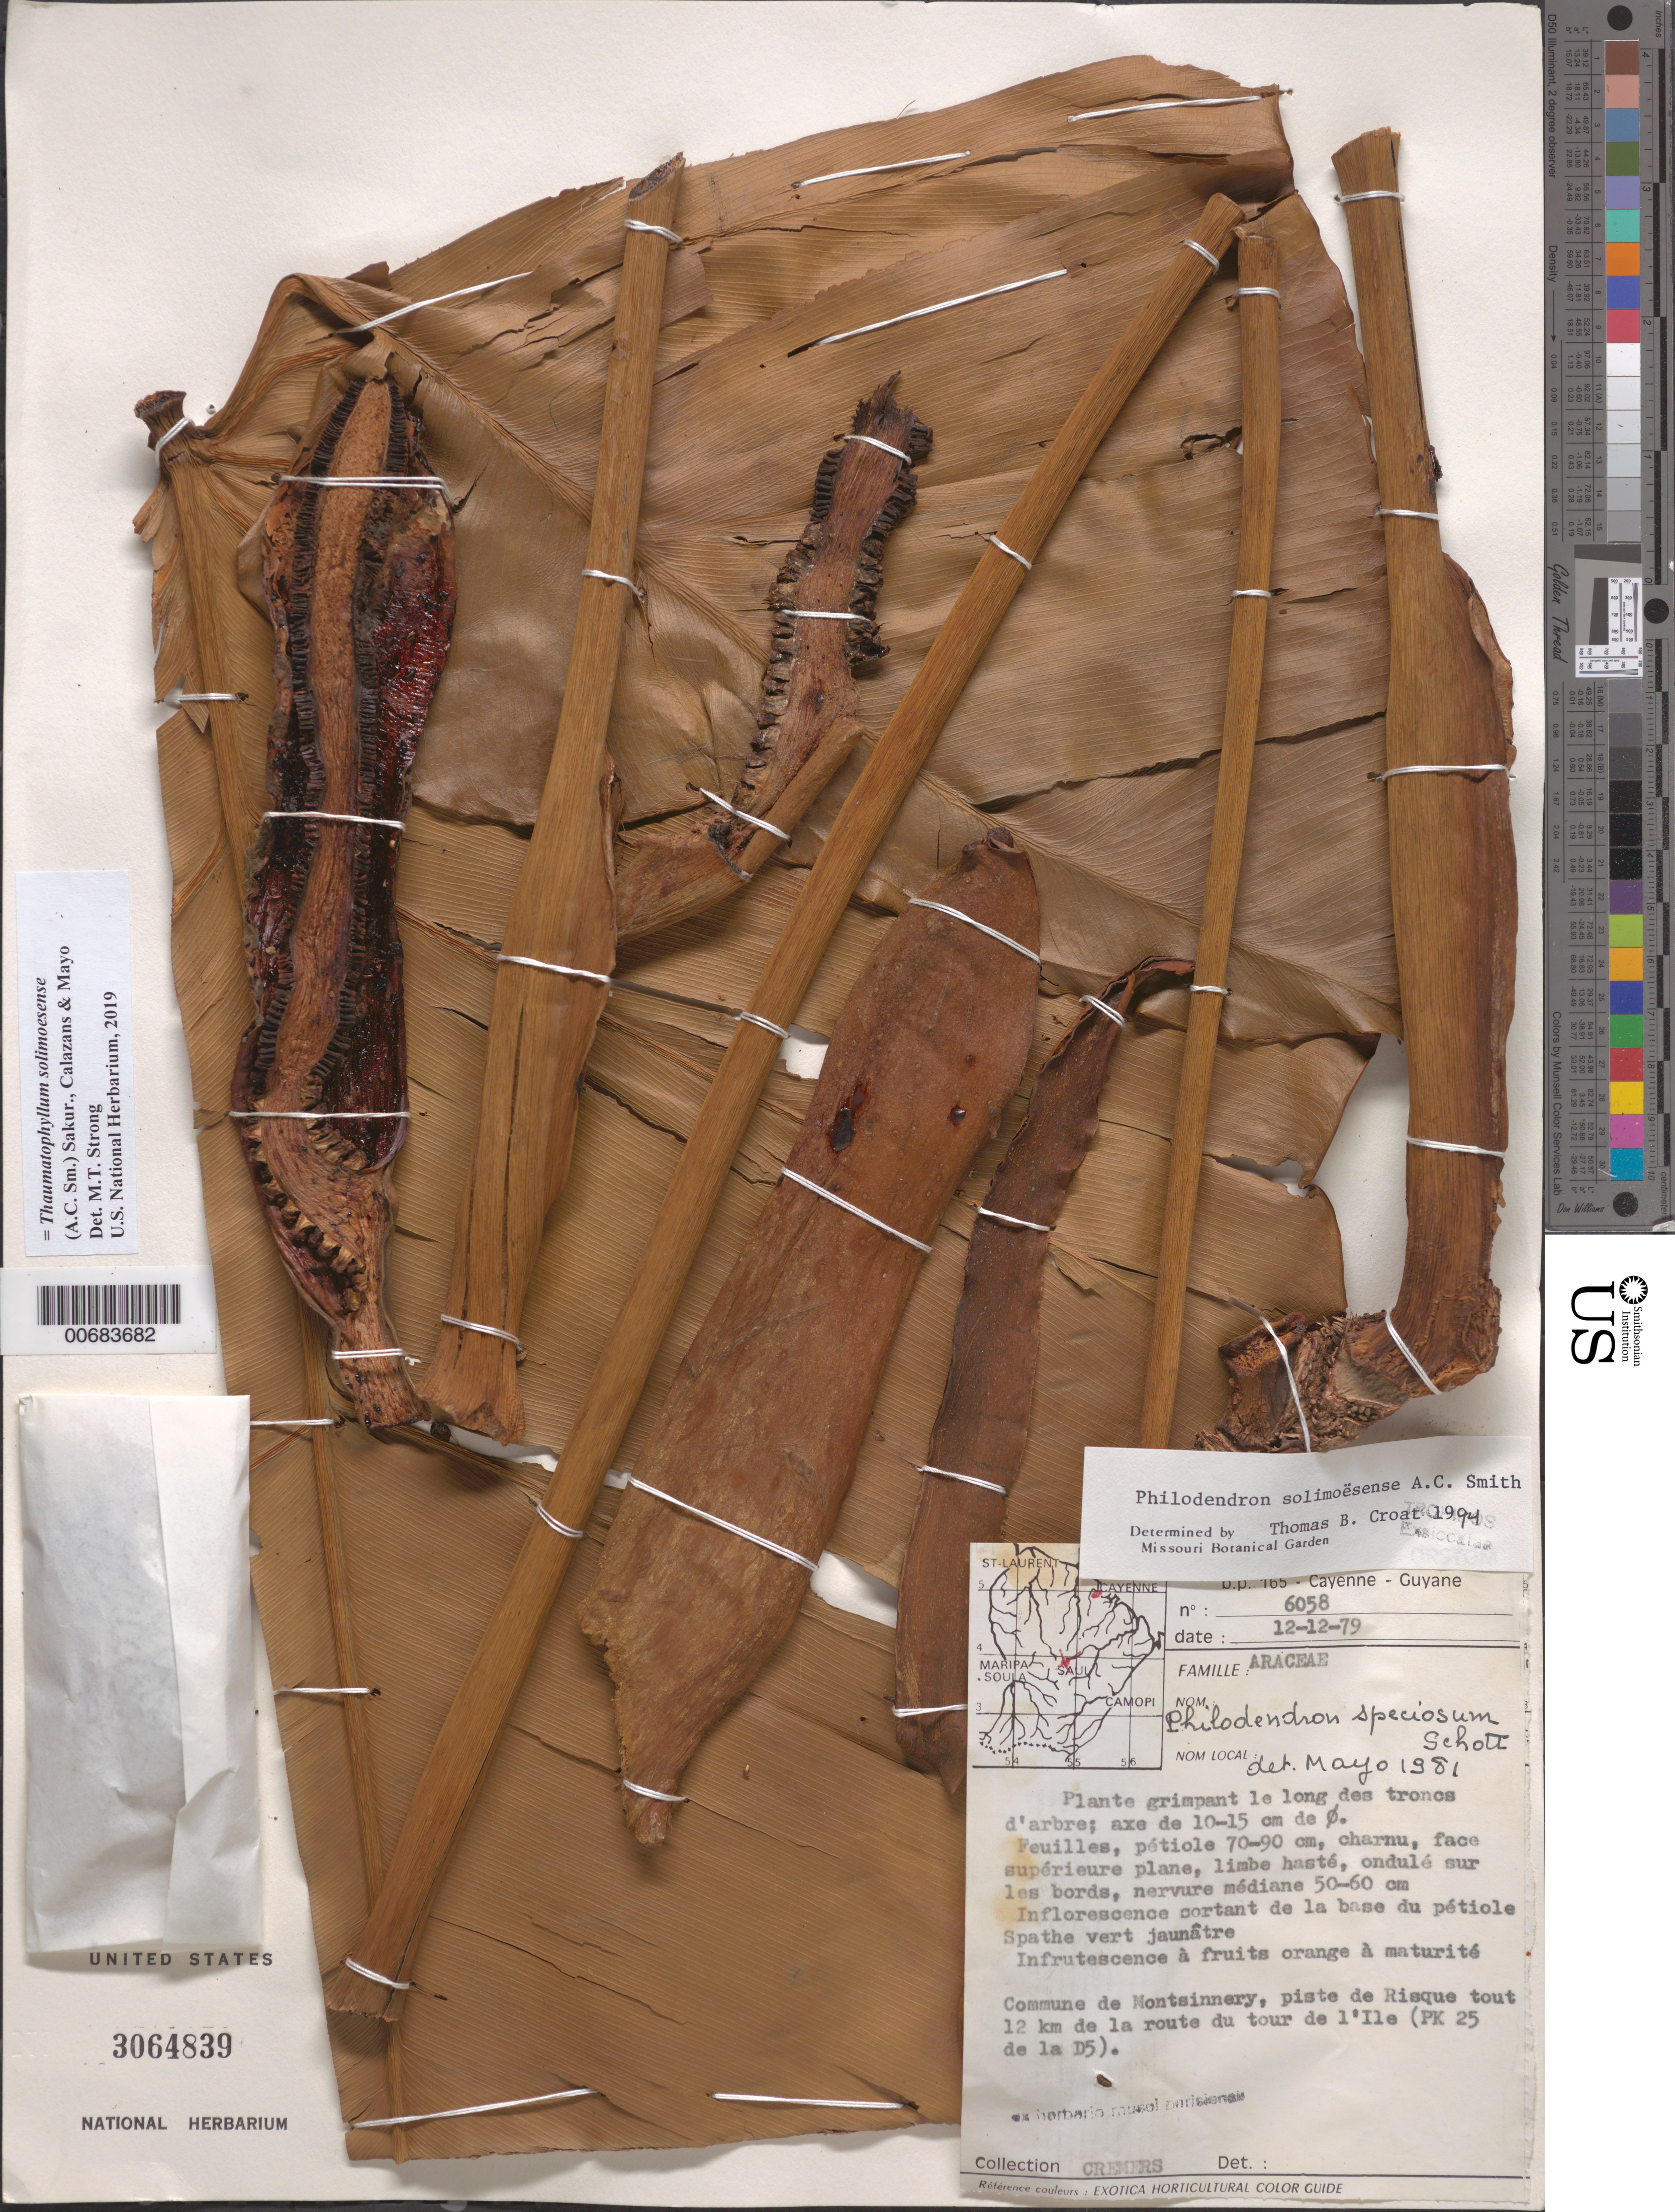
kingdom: Plantae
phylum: Tracheophyta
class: Liliopsida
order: Alismatales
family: Araceae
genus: Thaumatophyllum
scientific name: Thaumatophyllum solimoesense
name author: (A.C. Sm.) Sakur. et al.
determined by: Strong, Mark T., (BOT), Smithsonian Institution - National Museum of Natural History (UNITED STATES)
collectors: G. Cremers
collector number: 6058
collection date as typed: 12-Dec-79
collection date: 1979-12-12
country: French Guiana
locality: Commune de Montsinéry, piste de Risquetout, a 12 km de la route du tour de l'Ile (PK 25 de la CD 5)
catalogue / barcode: US 3064839